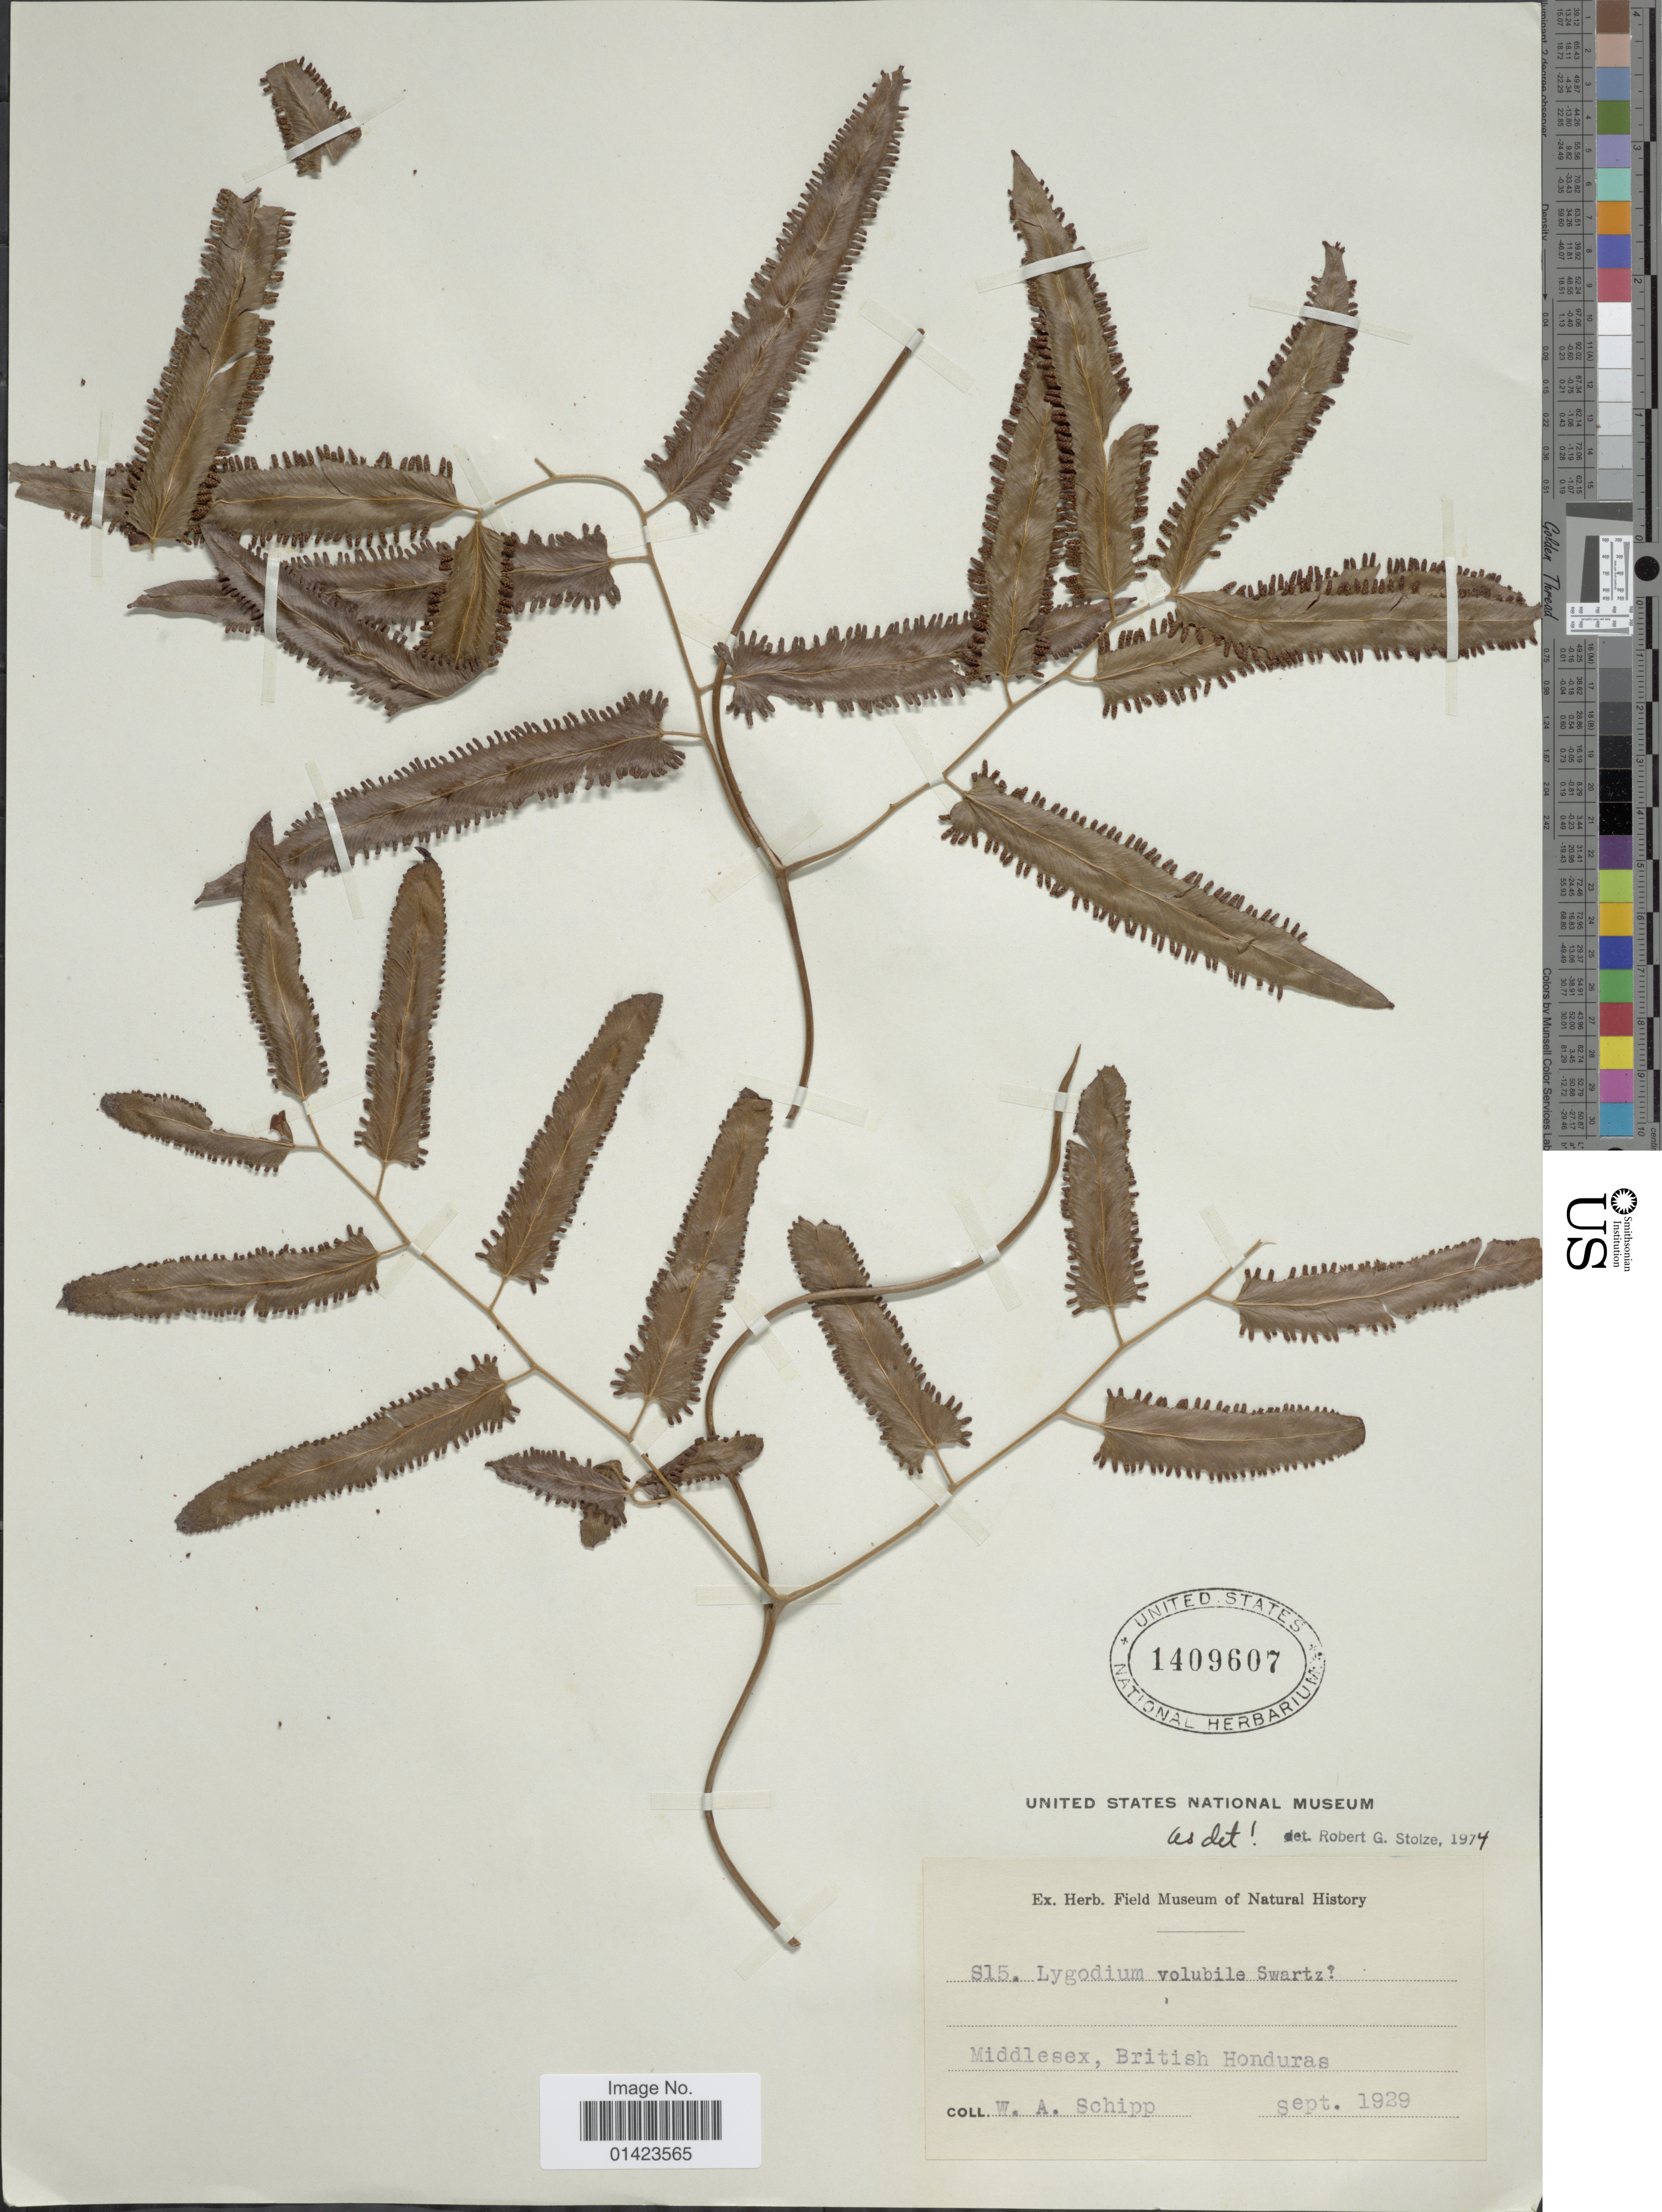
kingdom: Plantae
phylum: Tracheophyta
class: Polypodiopsida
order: Schizaeales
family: Lygodiaceae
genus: Lygodium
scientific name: Lygodium volubile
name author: Sw.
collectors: W. Schipp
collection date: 1929-09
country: Belize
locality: Middlesex, British Honduras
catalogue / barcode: US 1409607